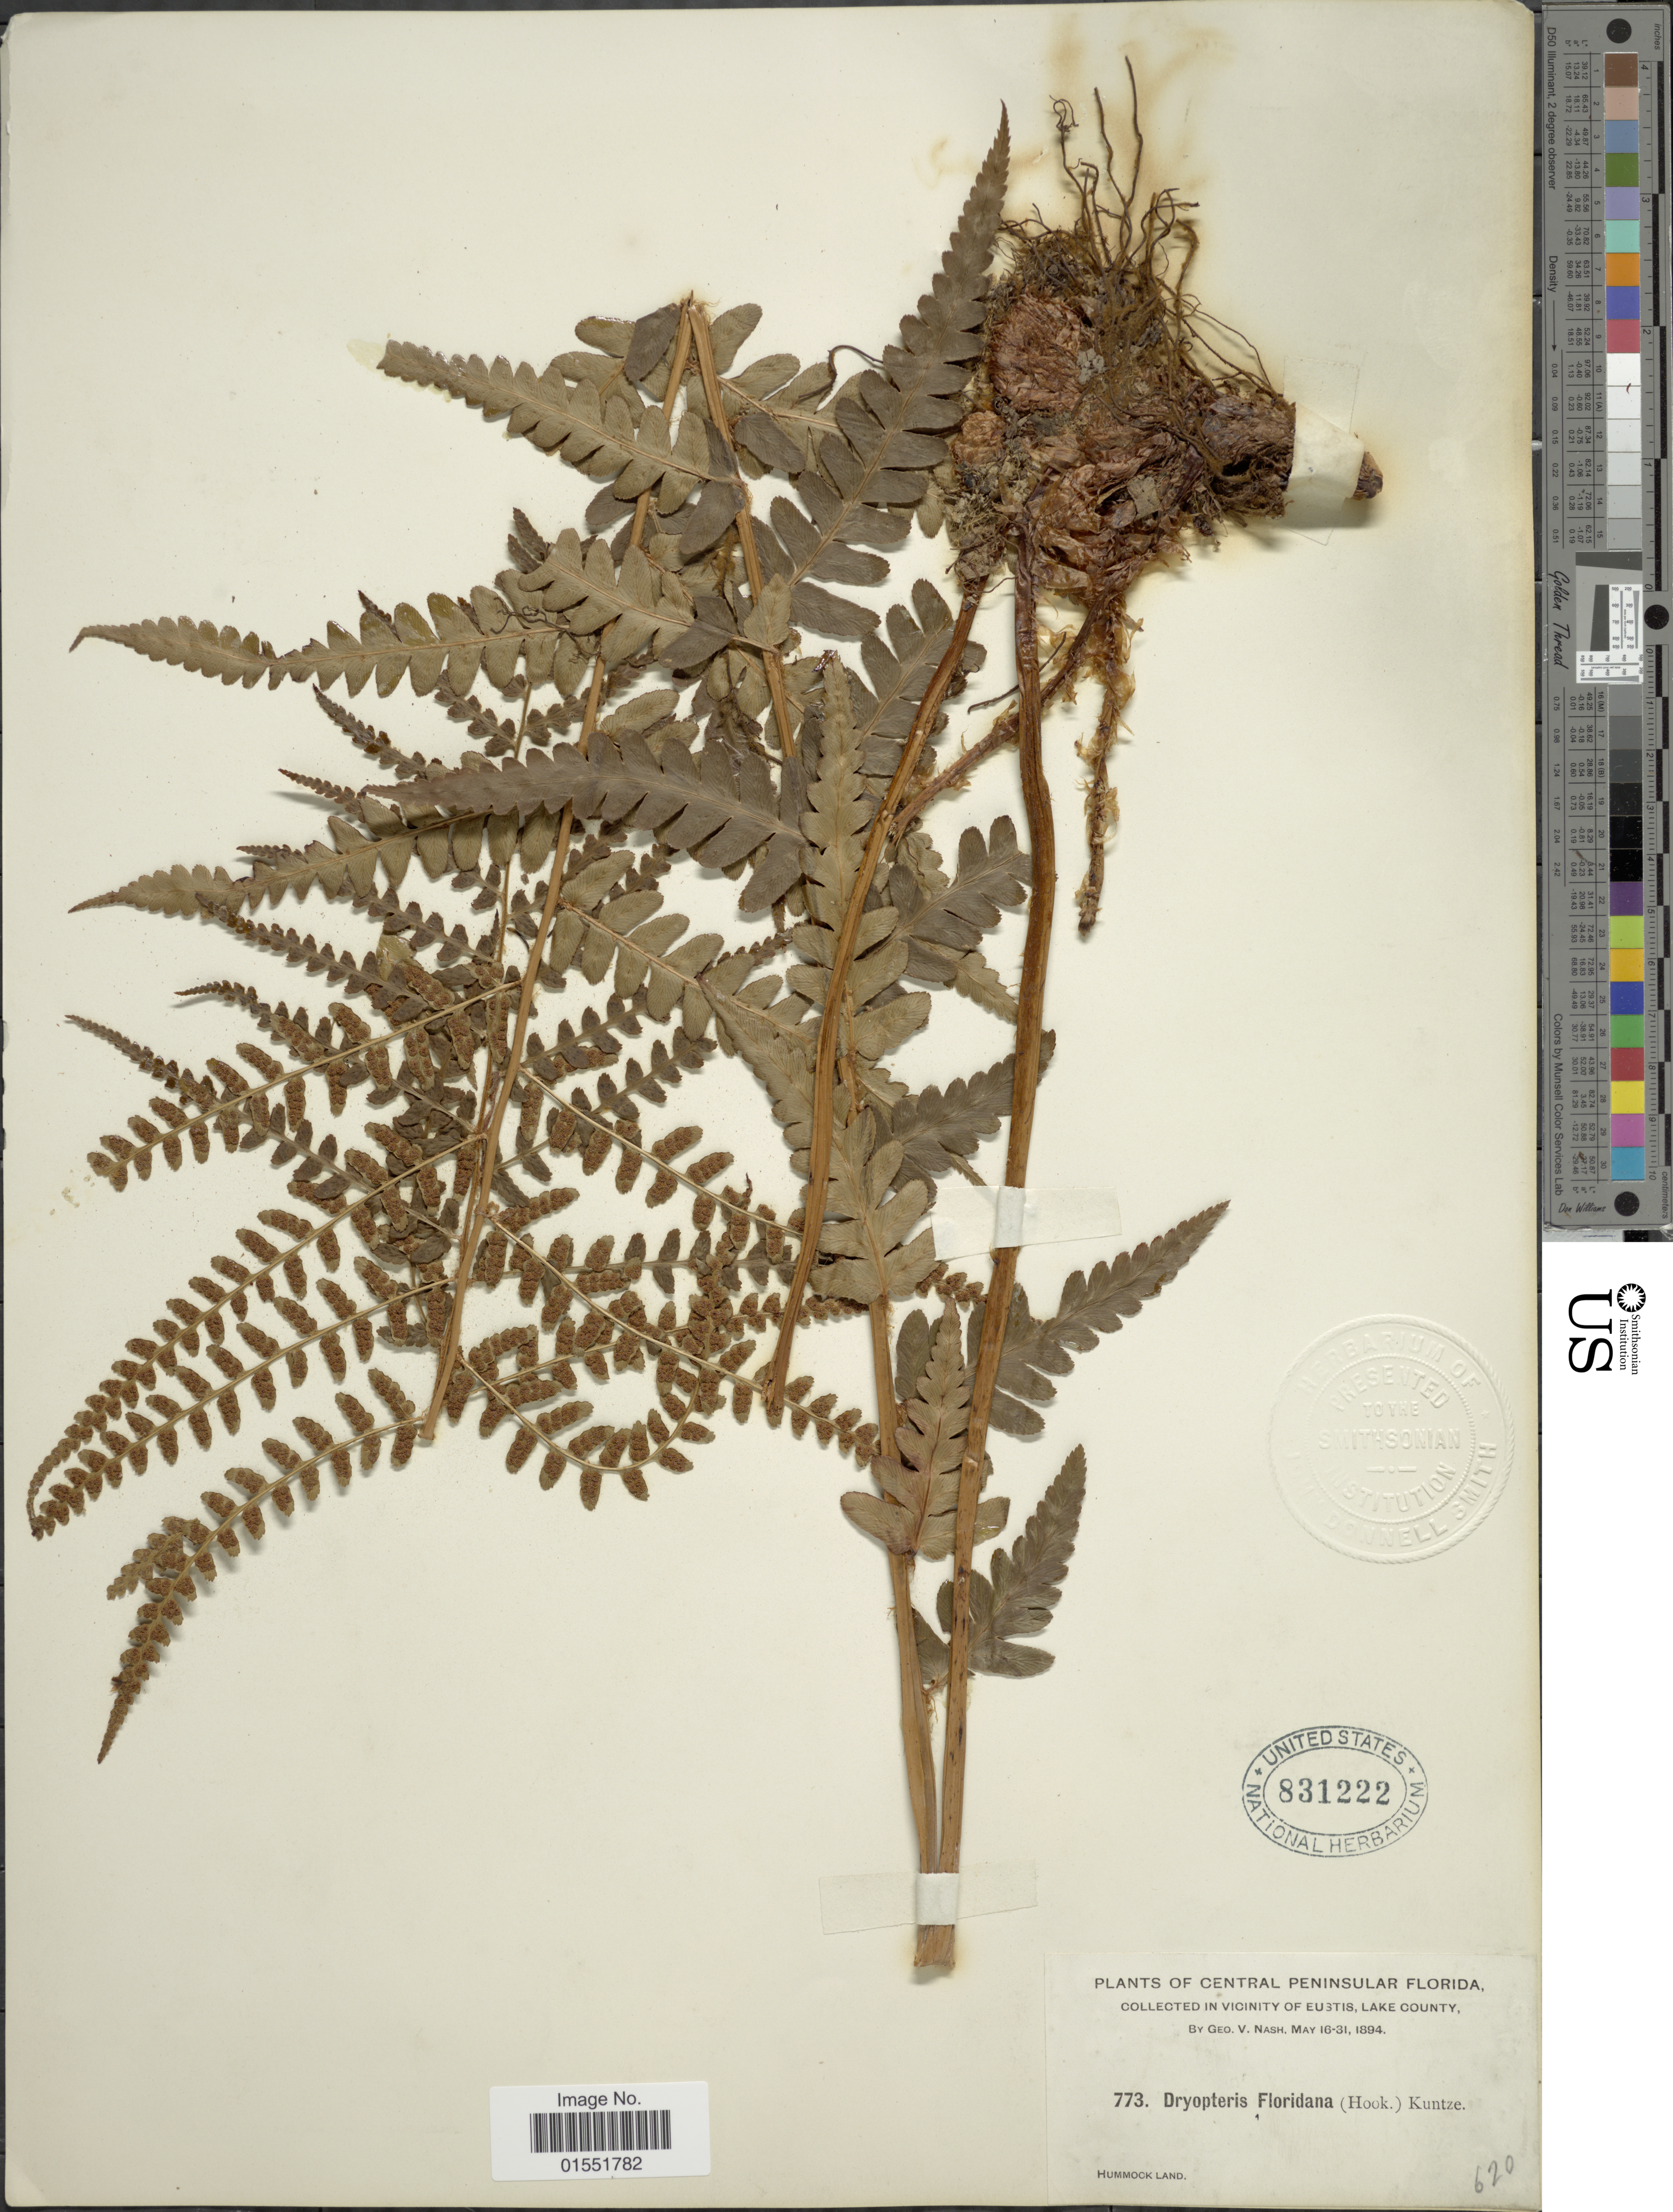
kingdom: Plantae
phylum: Tracheophyta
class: Polypodiopsida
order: Polypodiales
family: Dryopteridaceae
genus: Dryopteris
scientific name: Dryopteris ludoviciana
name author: (Kunze) Small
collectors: G. V. Nash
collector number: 773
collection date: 1894-05-16/1894-05-31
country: United States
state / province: Florida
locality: Central Peninsular Florida. Vicinity of Eustis, Lake County. Hummock Land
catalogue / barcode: US 831222